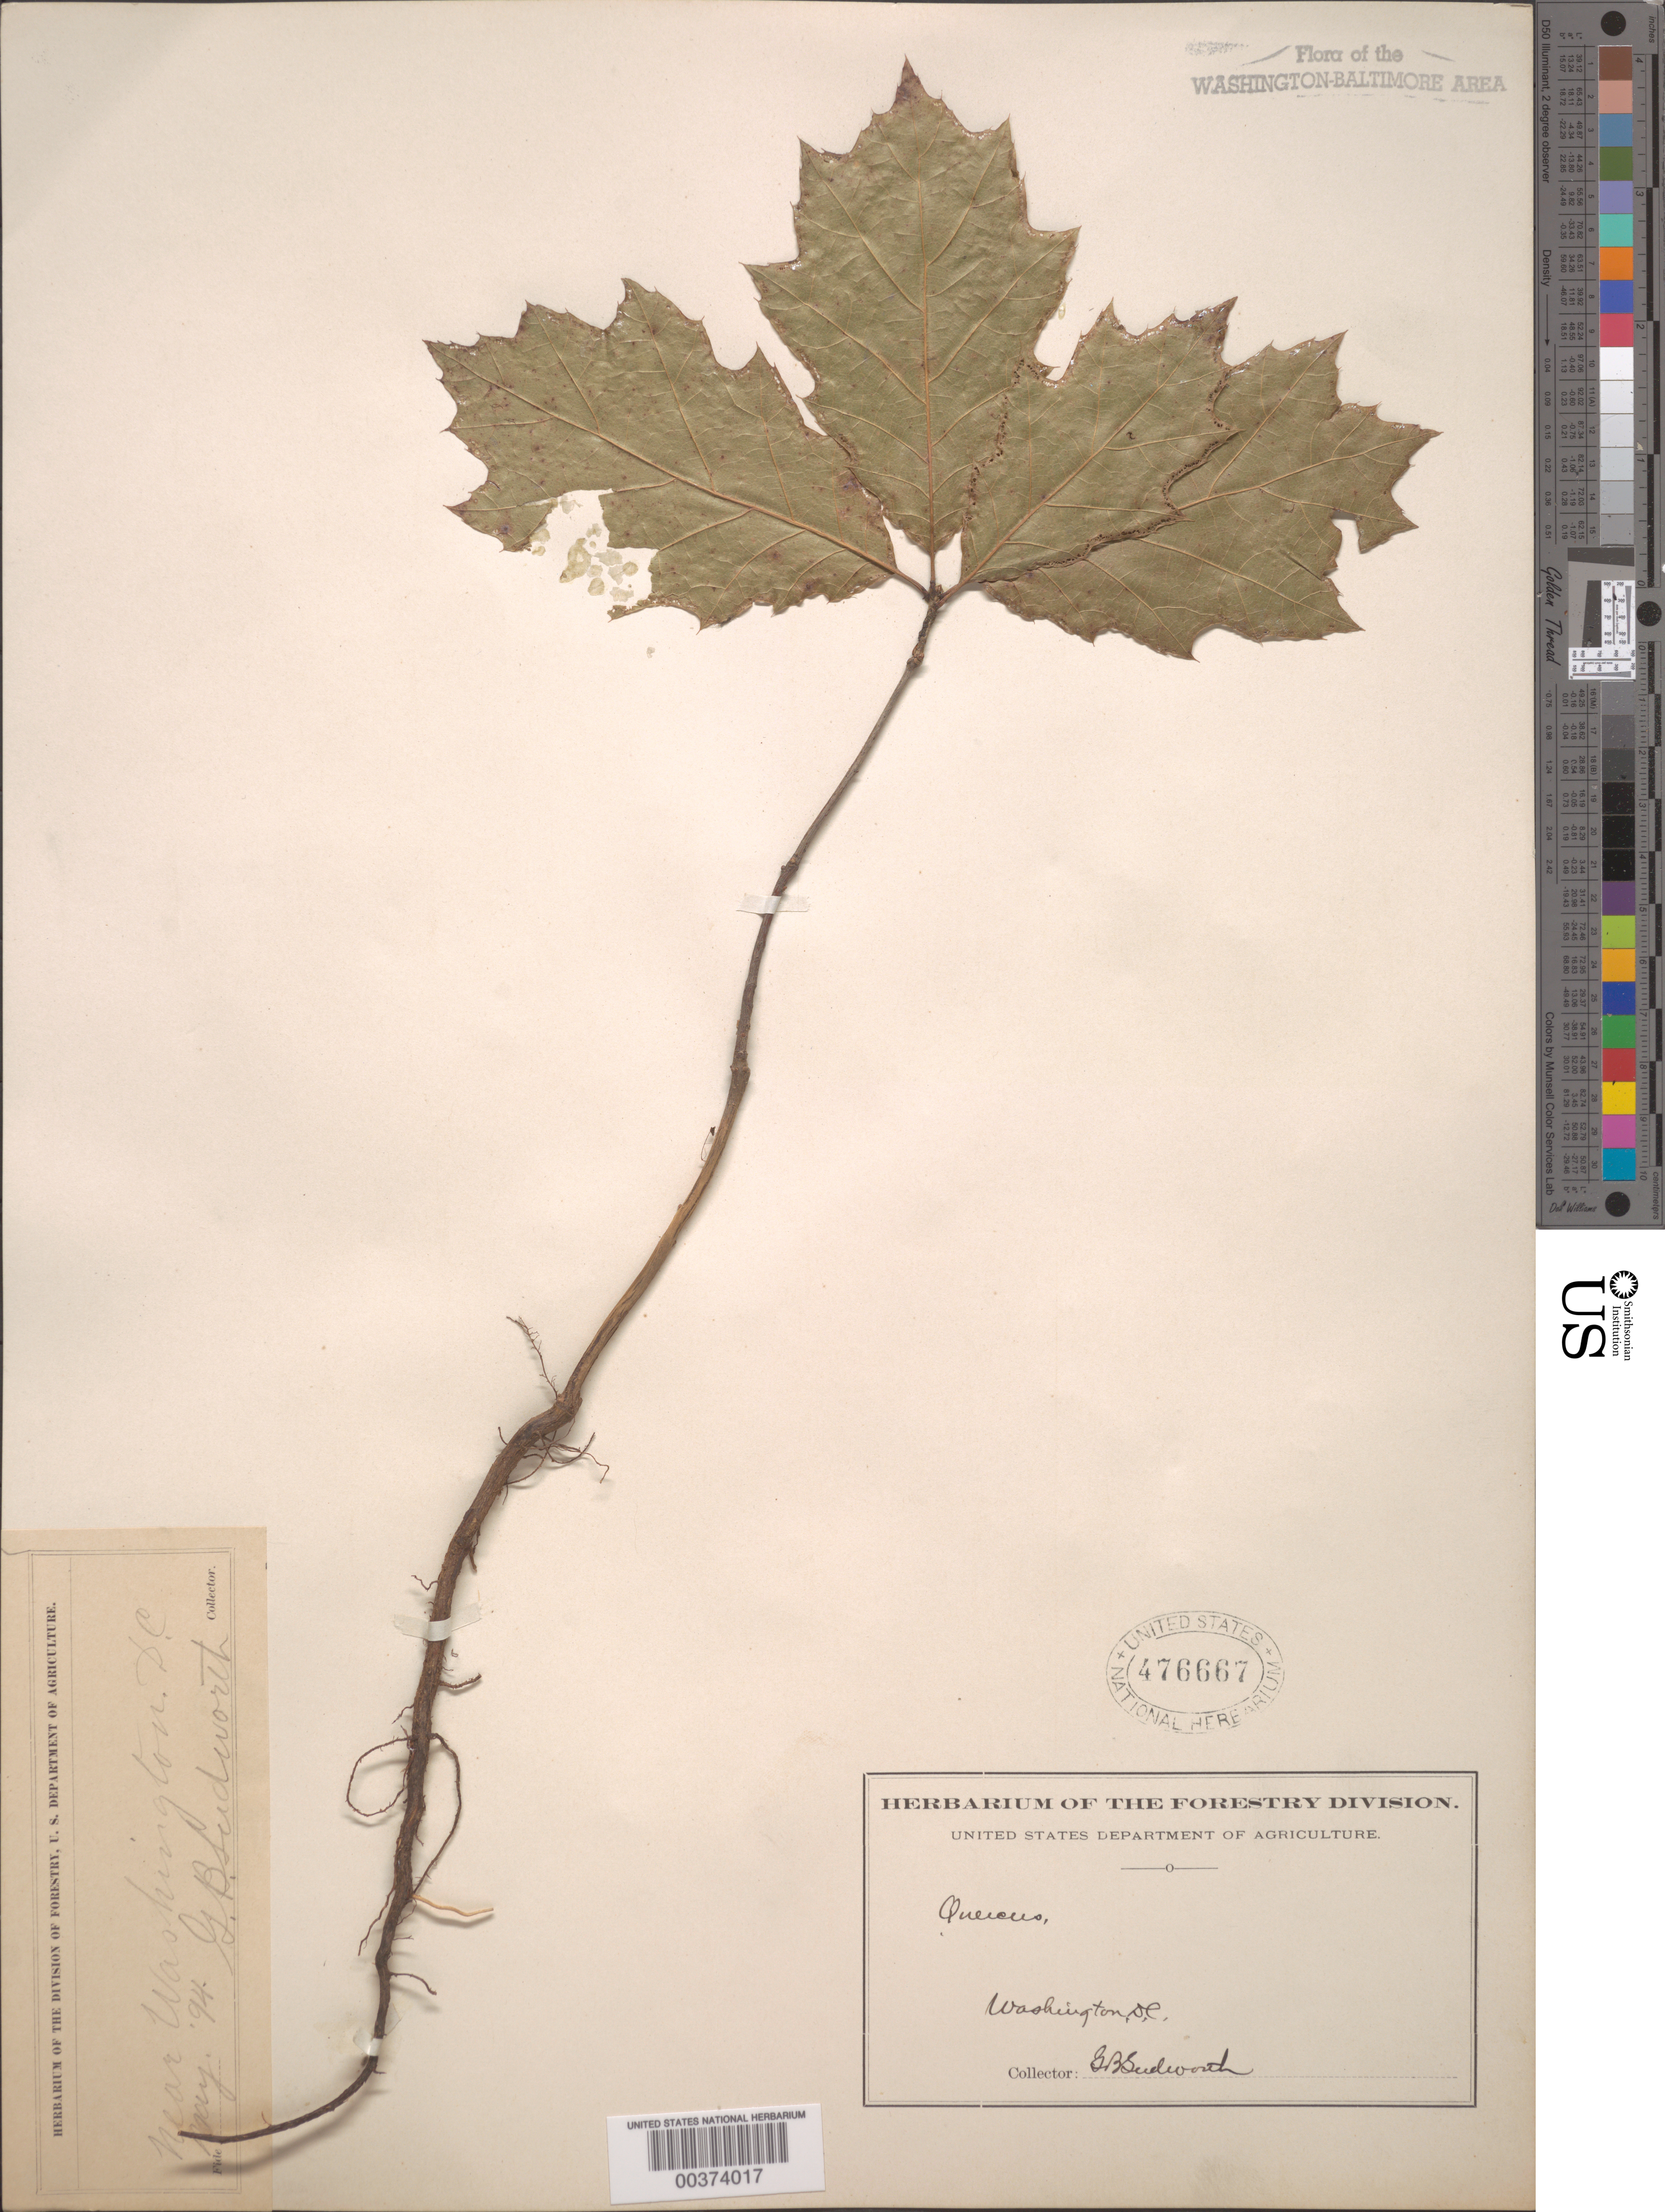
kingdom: Plantae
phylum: Tracheophyta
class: Magnoliopsida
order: Fagales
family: Fagaceae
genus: Quercus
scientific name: Quercus sp.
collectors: G. B. Sudworth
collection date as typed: May 1894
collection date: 1894-05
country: United States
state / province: District of Columbia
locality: Washington DC area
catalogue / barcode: US 476667